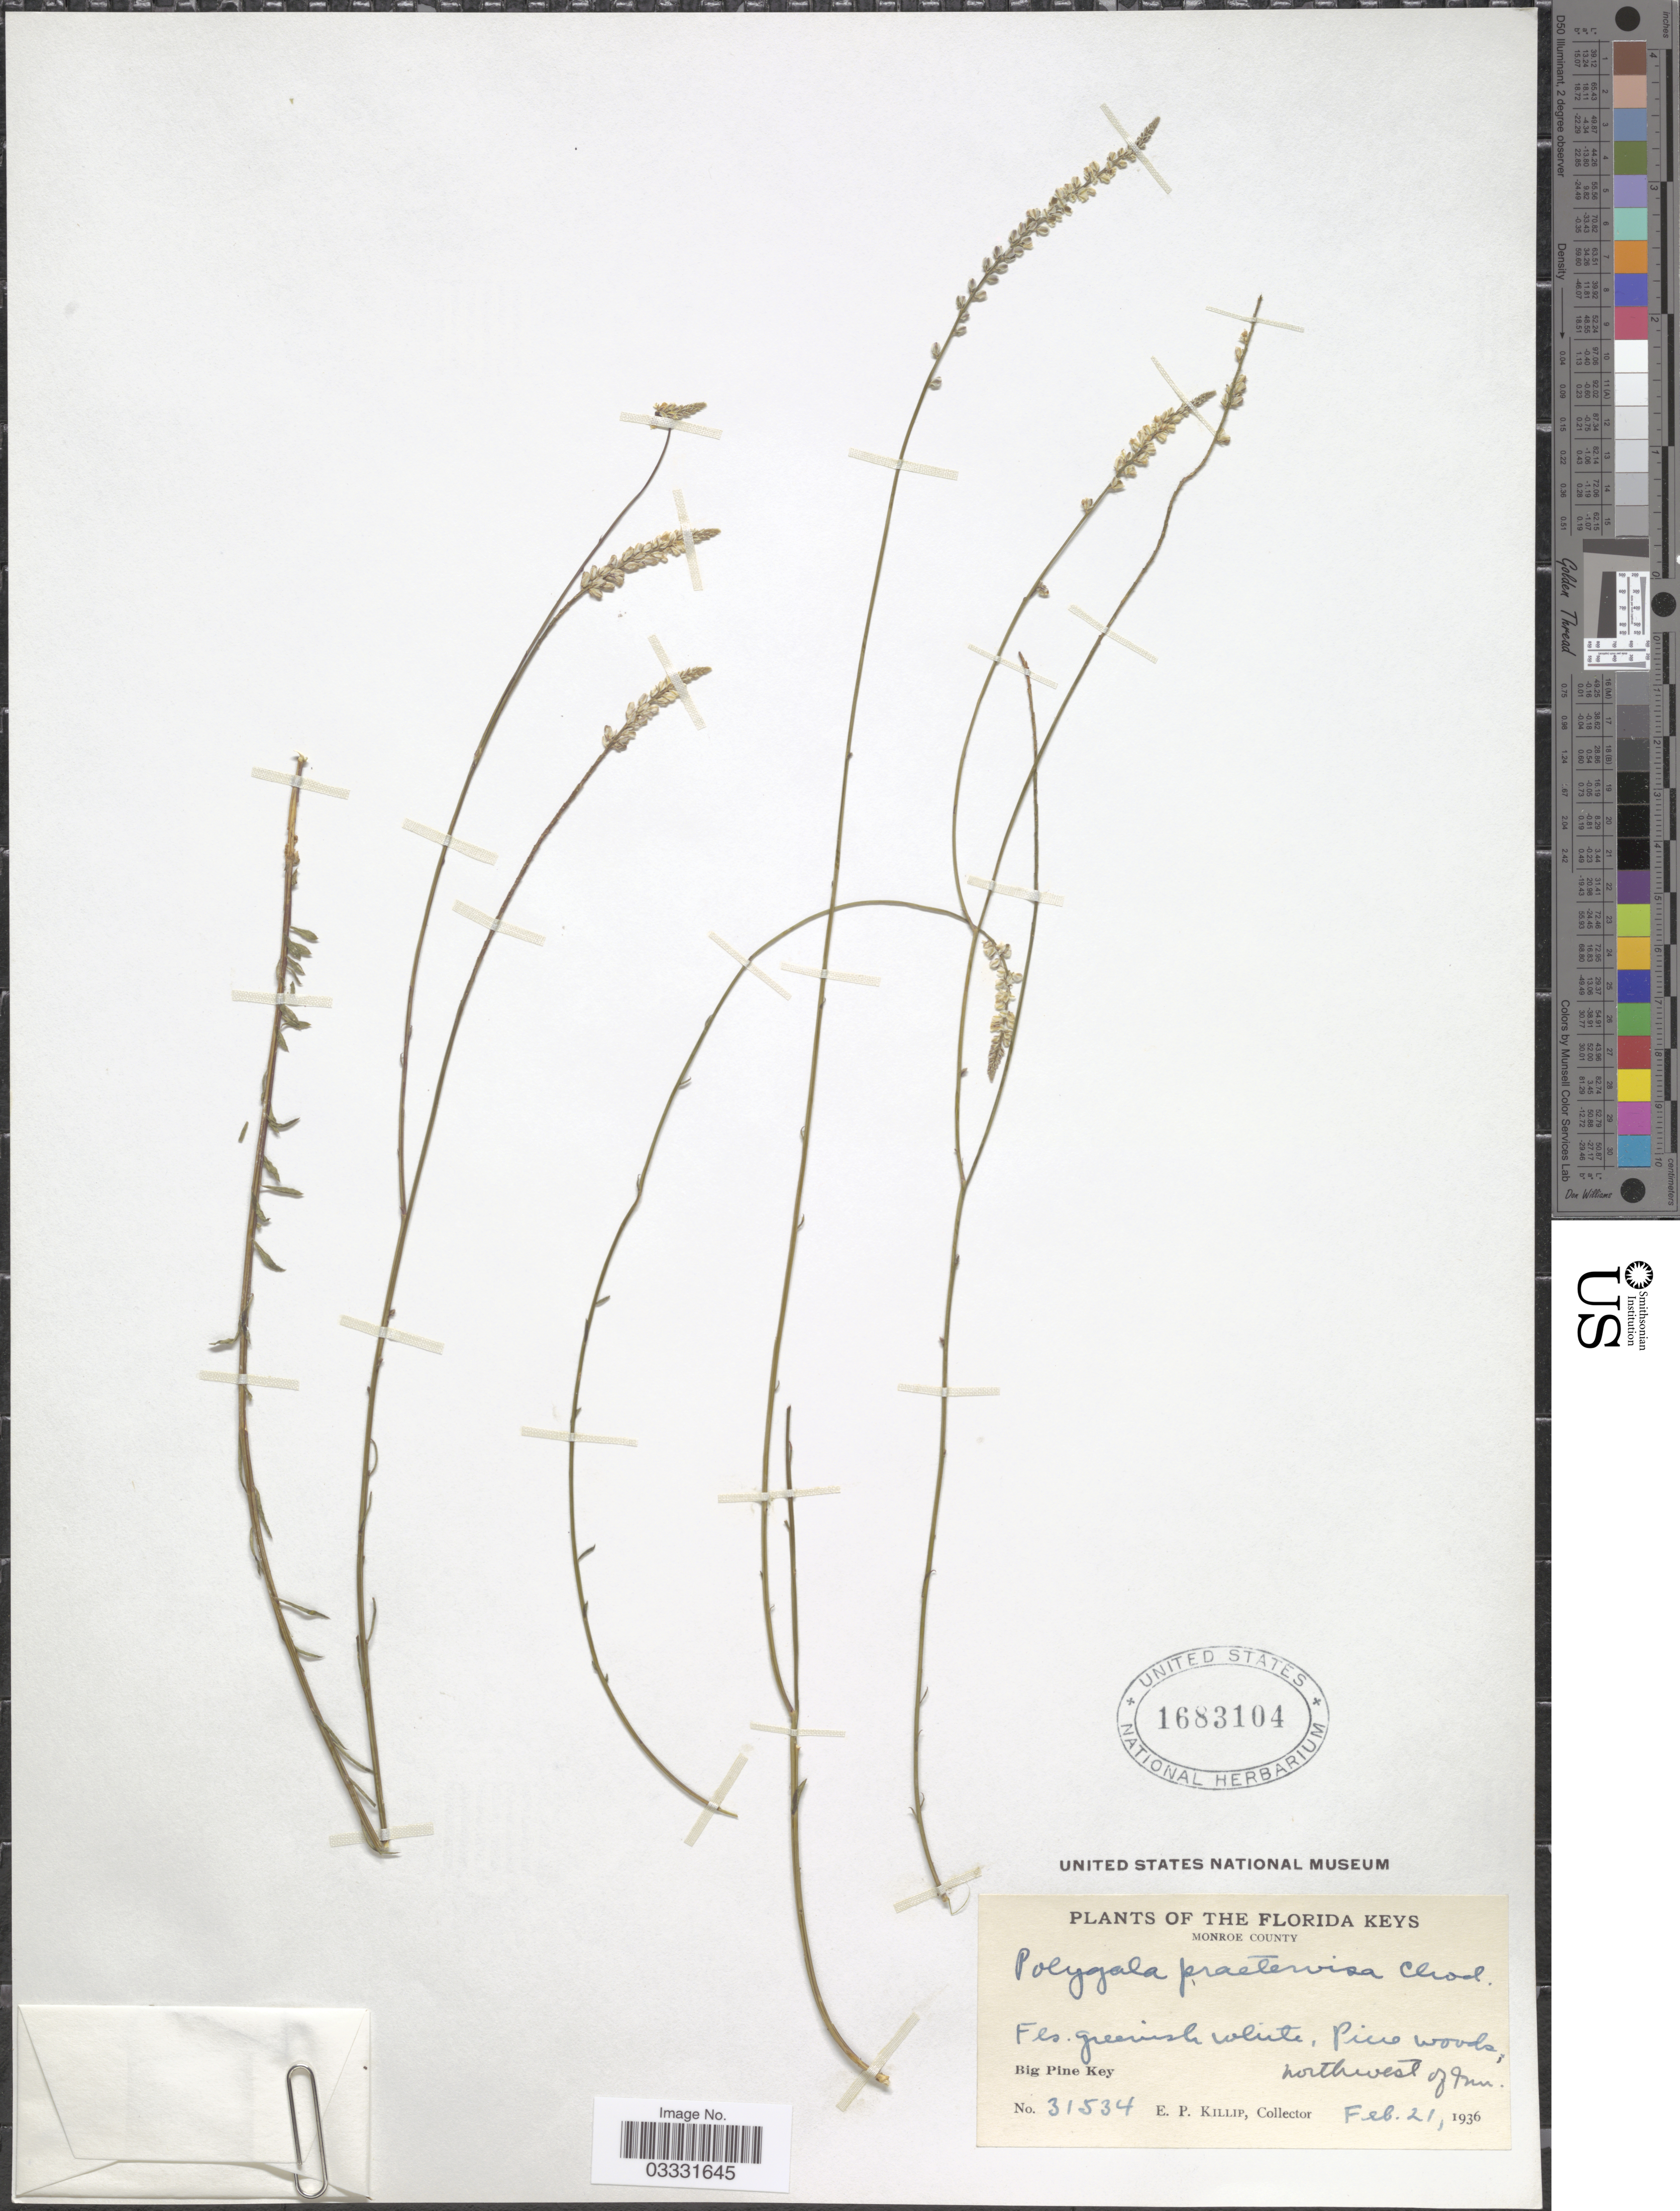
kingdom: Plantae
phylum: Tracheophyta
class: Magnoliopsida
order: Fabales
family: Polygalaceae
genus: Polygala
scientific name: Polygala praetervisa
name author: Chodat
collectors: E. P. Killip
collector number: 31534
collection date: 1936-02-21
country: United States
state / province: Florida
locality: The Florida Keys. Monroe County. Big Pine Key. Northwest of Inn.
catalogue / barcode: US 1683104